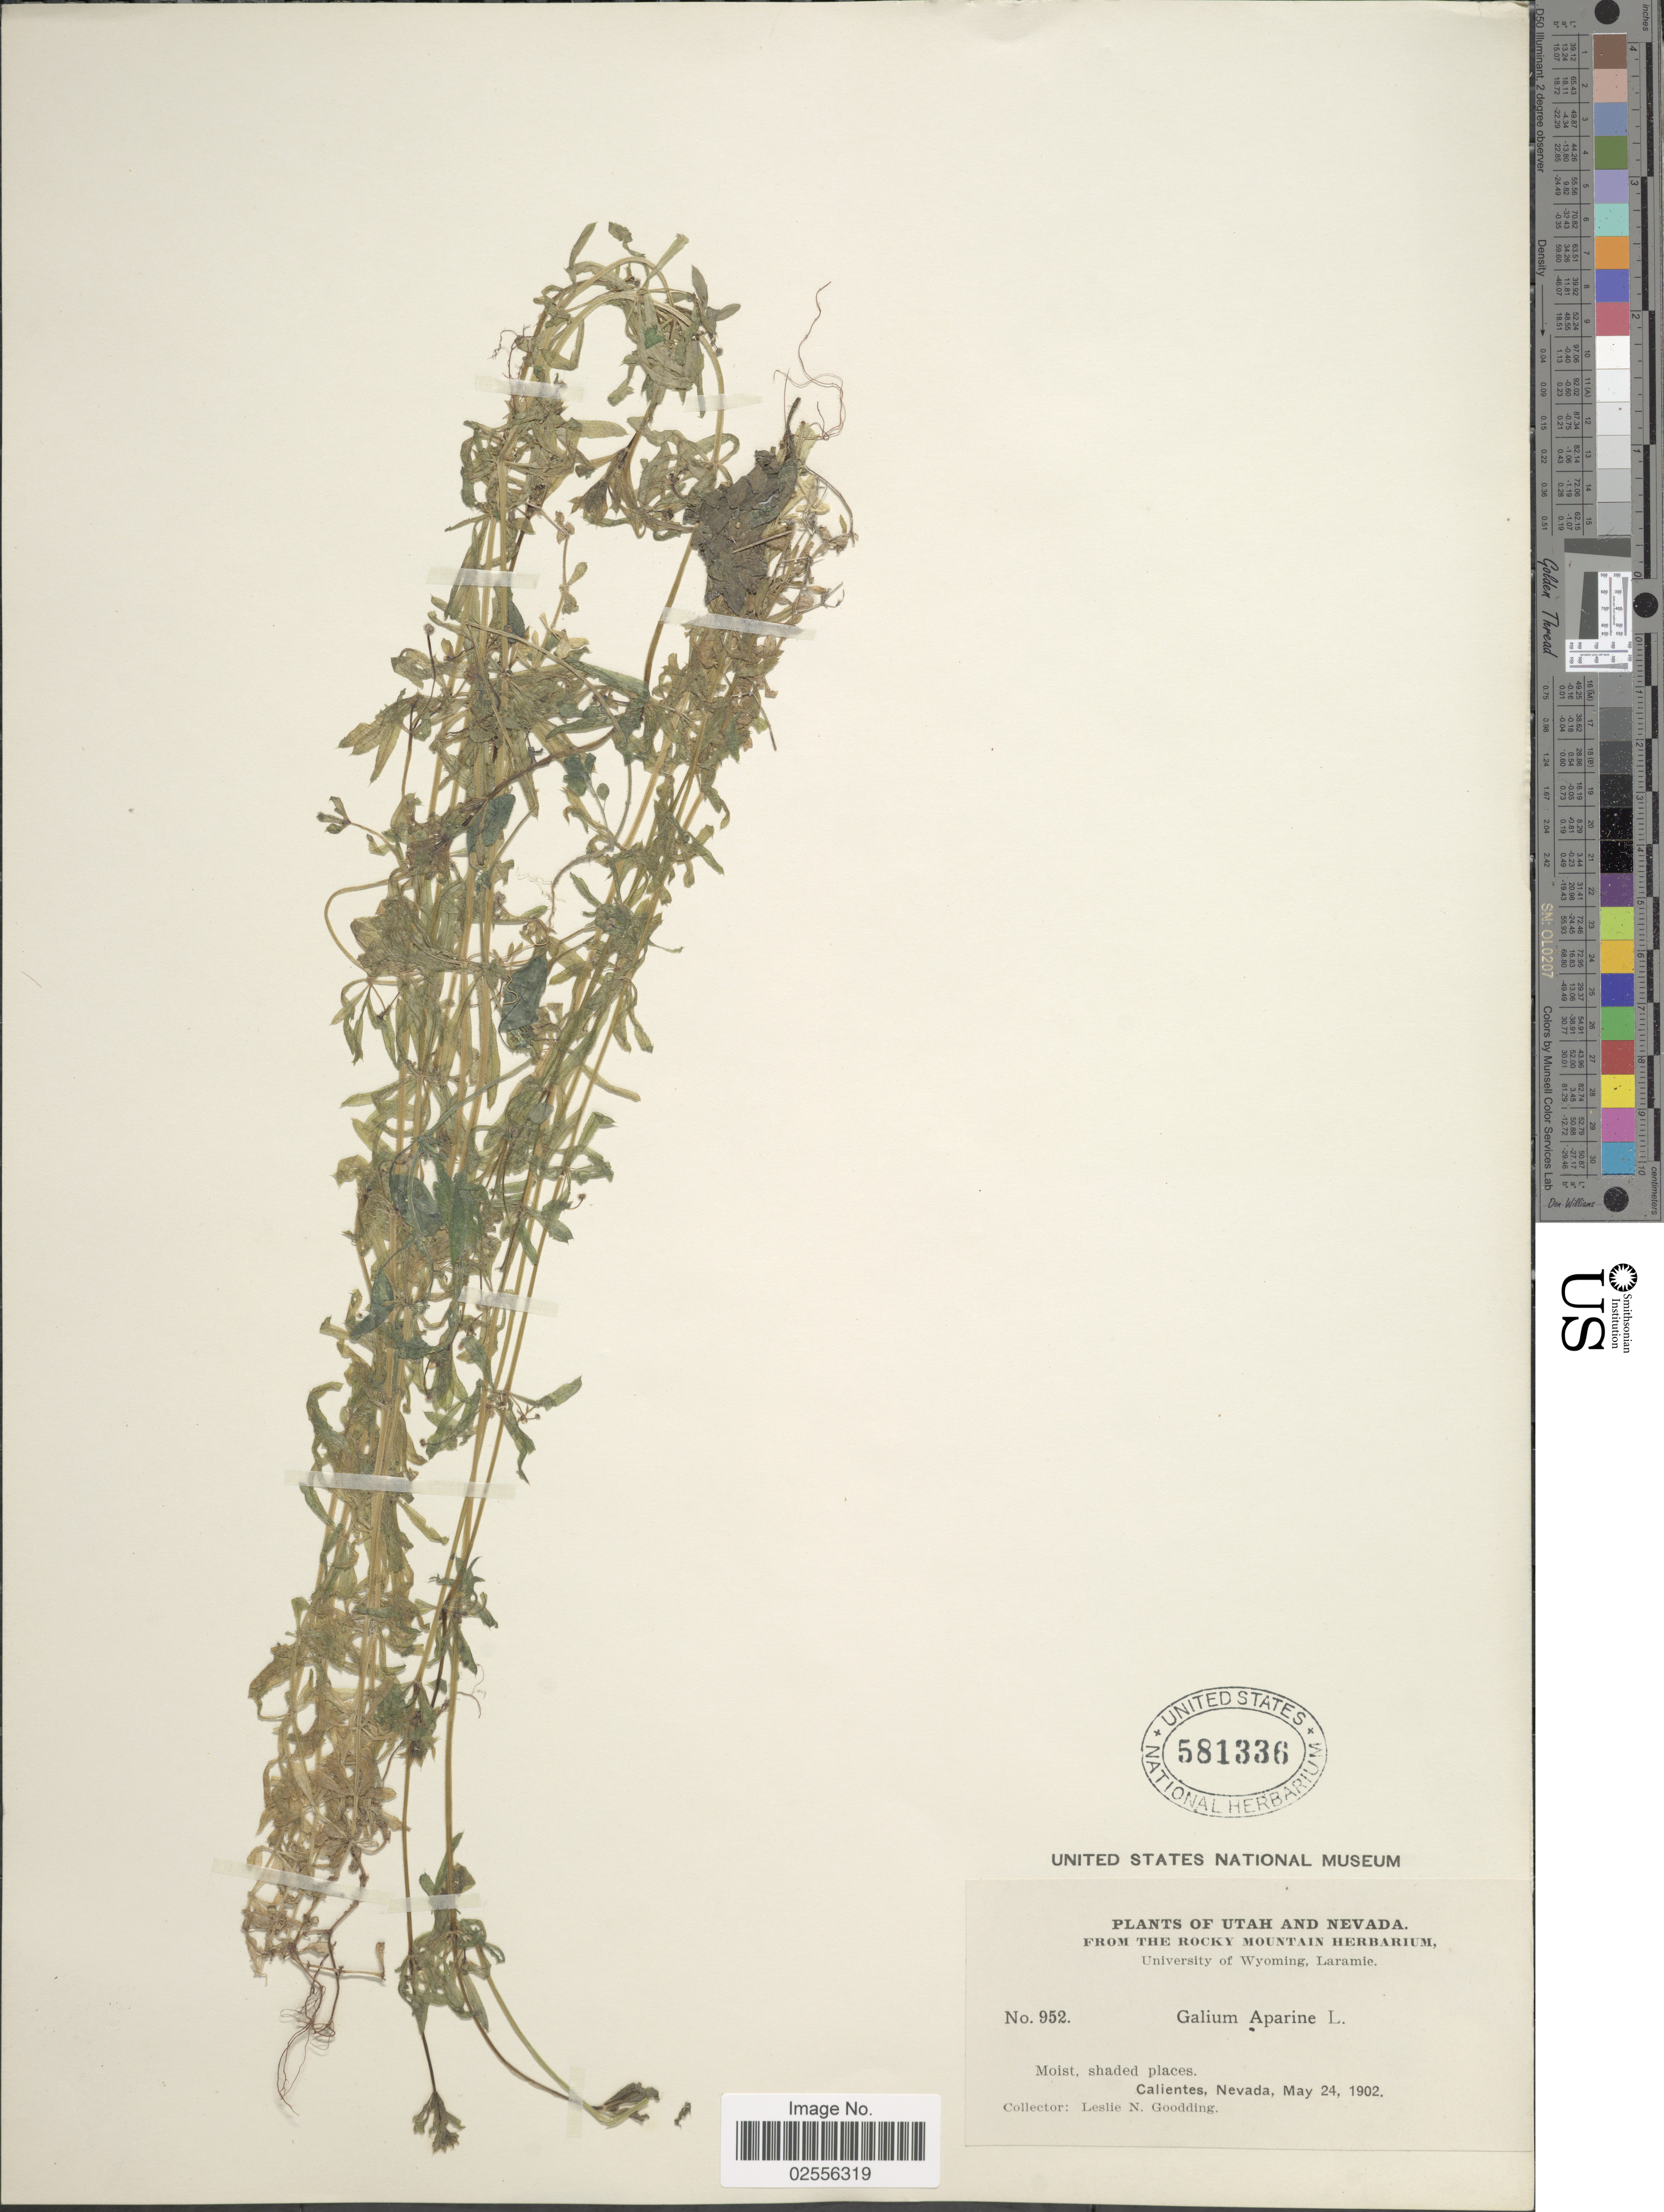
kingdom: Plantae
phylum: Tracheophyta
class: Magnoliopsida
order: Gentianales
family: Rubiaceae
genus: Galium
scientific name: Galium aparine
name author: L.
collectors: L. N. Goodding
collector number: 952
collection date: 1902-05-24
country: United States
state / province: Nevada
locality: Calientes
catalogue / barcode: US 581336